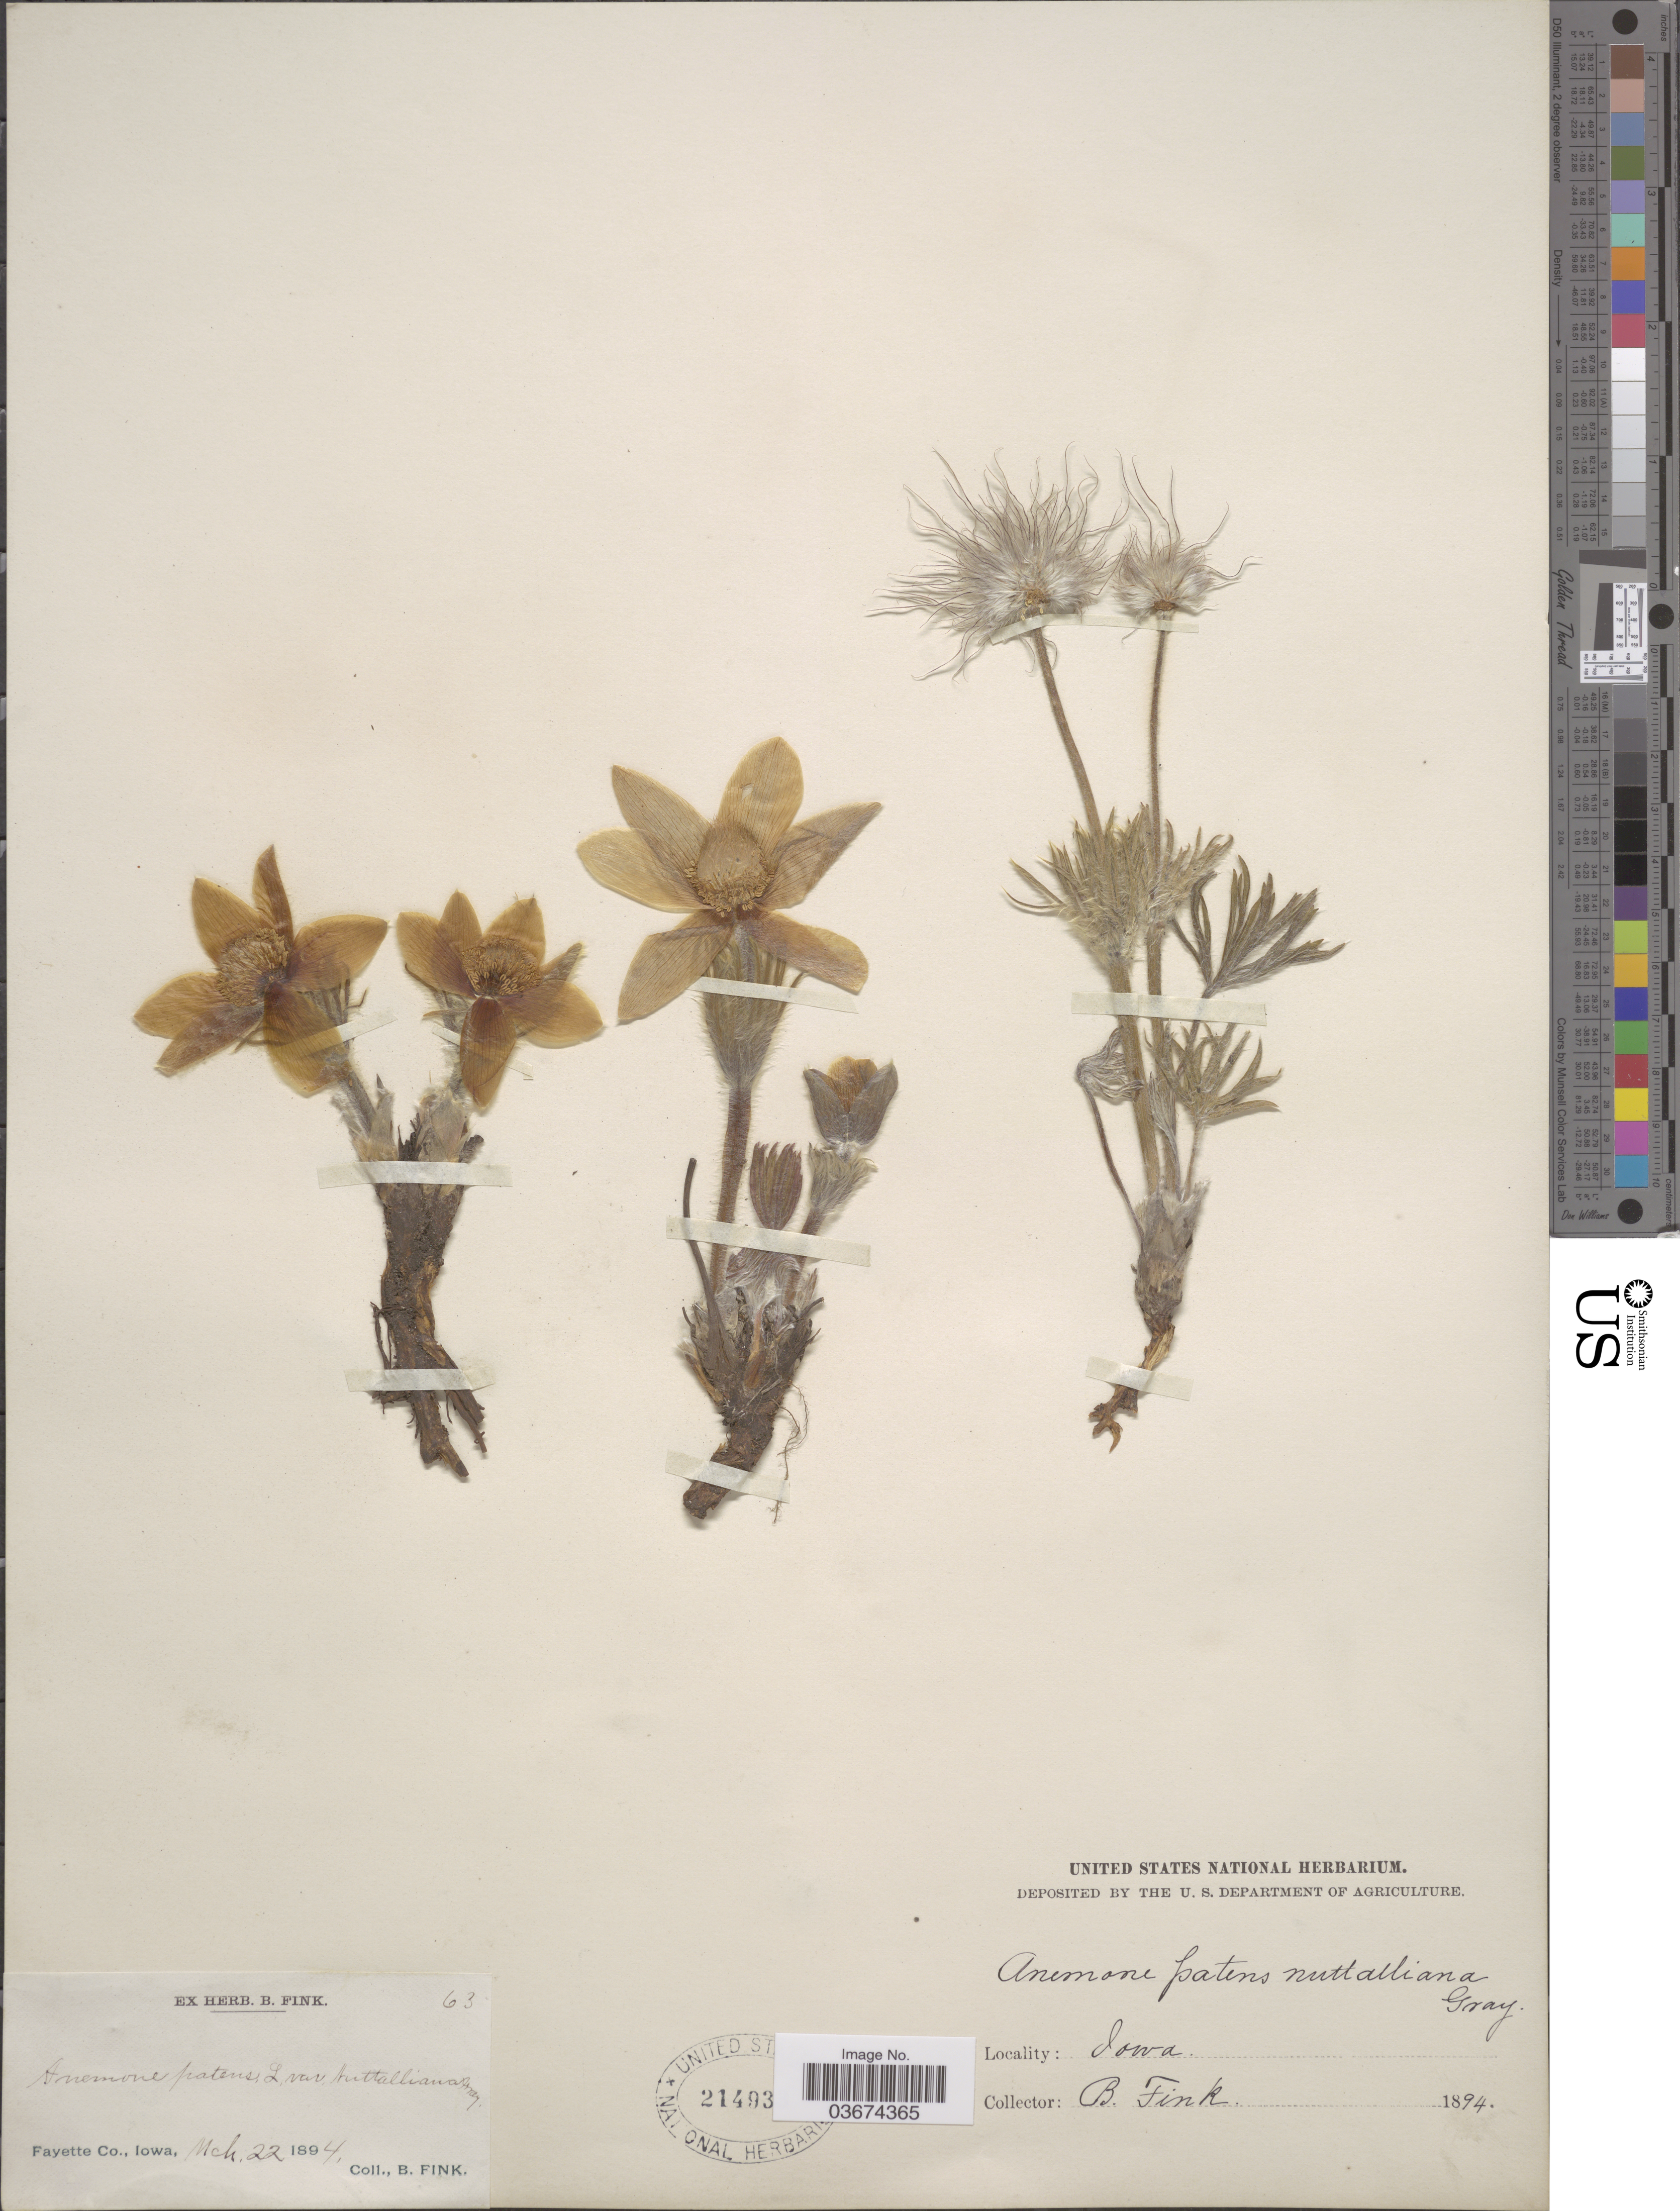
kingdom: Plantae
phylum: Tracheophyta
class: Magnoliopsida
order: Ranunculales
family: Ranunculaceae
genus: Pulsatilla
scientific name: Pulsatilla nuttalliana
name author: (DC.) Bercht. & J. Presl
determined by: Strong, Mark T., (BOT), Smithsonian Institution - National Museum of Natural History (UNITED STATES)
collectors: B. Fink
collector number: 63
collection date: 1894-03-22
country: United States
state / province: Iowa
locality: Fayette Co.